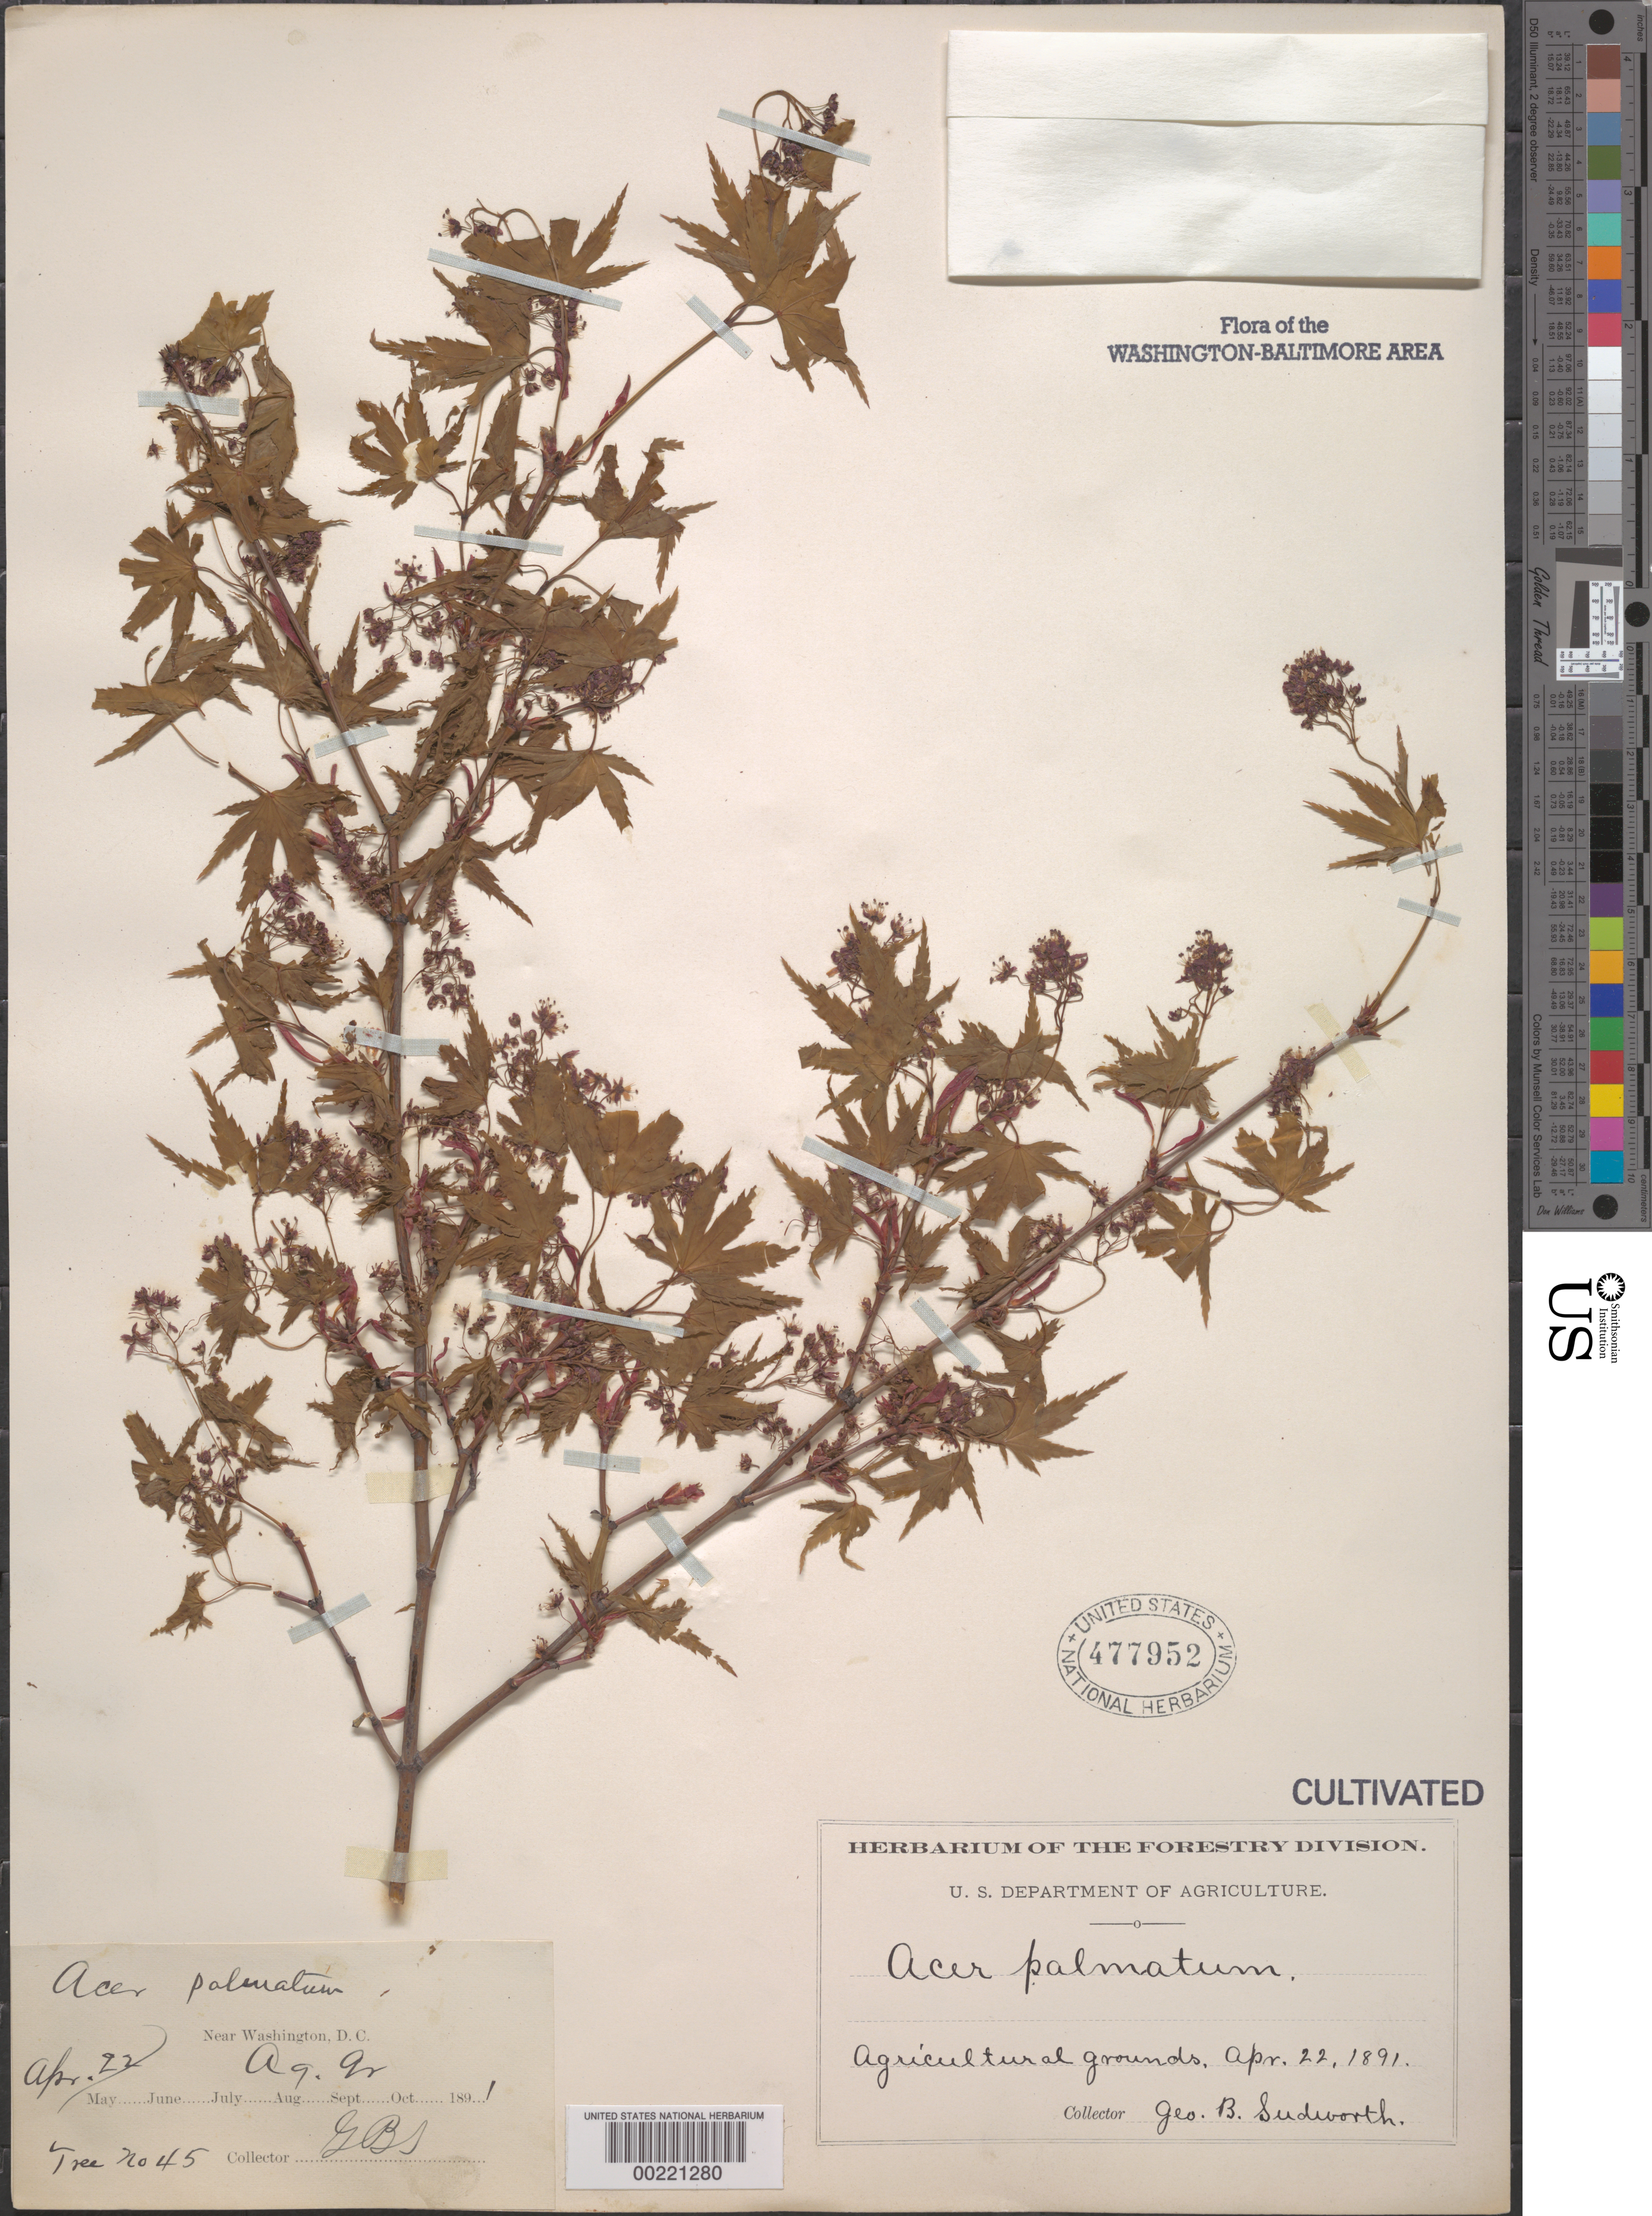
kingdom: Plantae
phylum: Tracheophyta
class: Magnoliopsida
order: Sapindales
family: Sapindaceae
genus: Acer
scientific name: Acer palmatum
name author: Thunb.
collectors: G. B. Sudworth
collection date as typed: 22 Apr 1891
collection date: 1891-04-22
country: United States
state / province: District of Columbia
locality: Department of Agriculture grounds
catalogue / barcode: US 477952